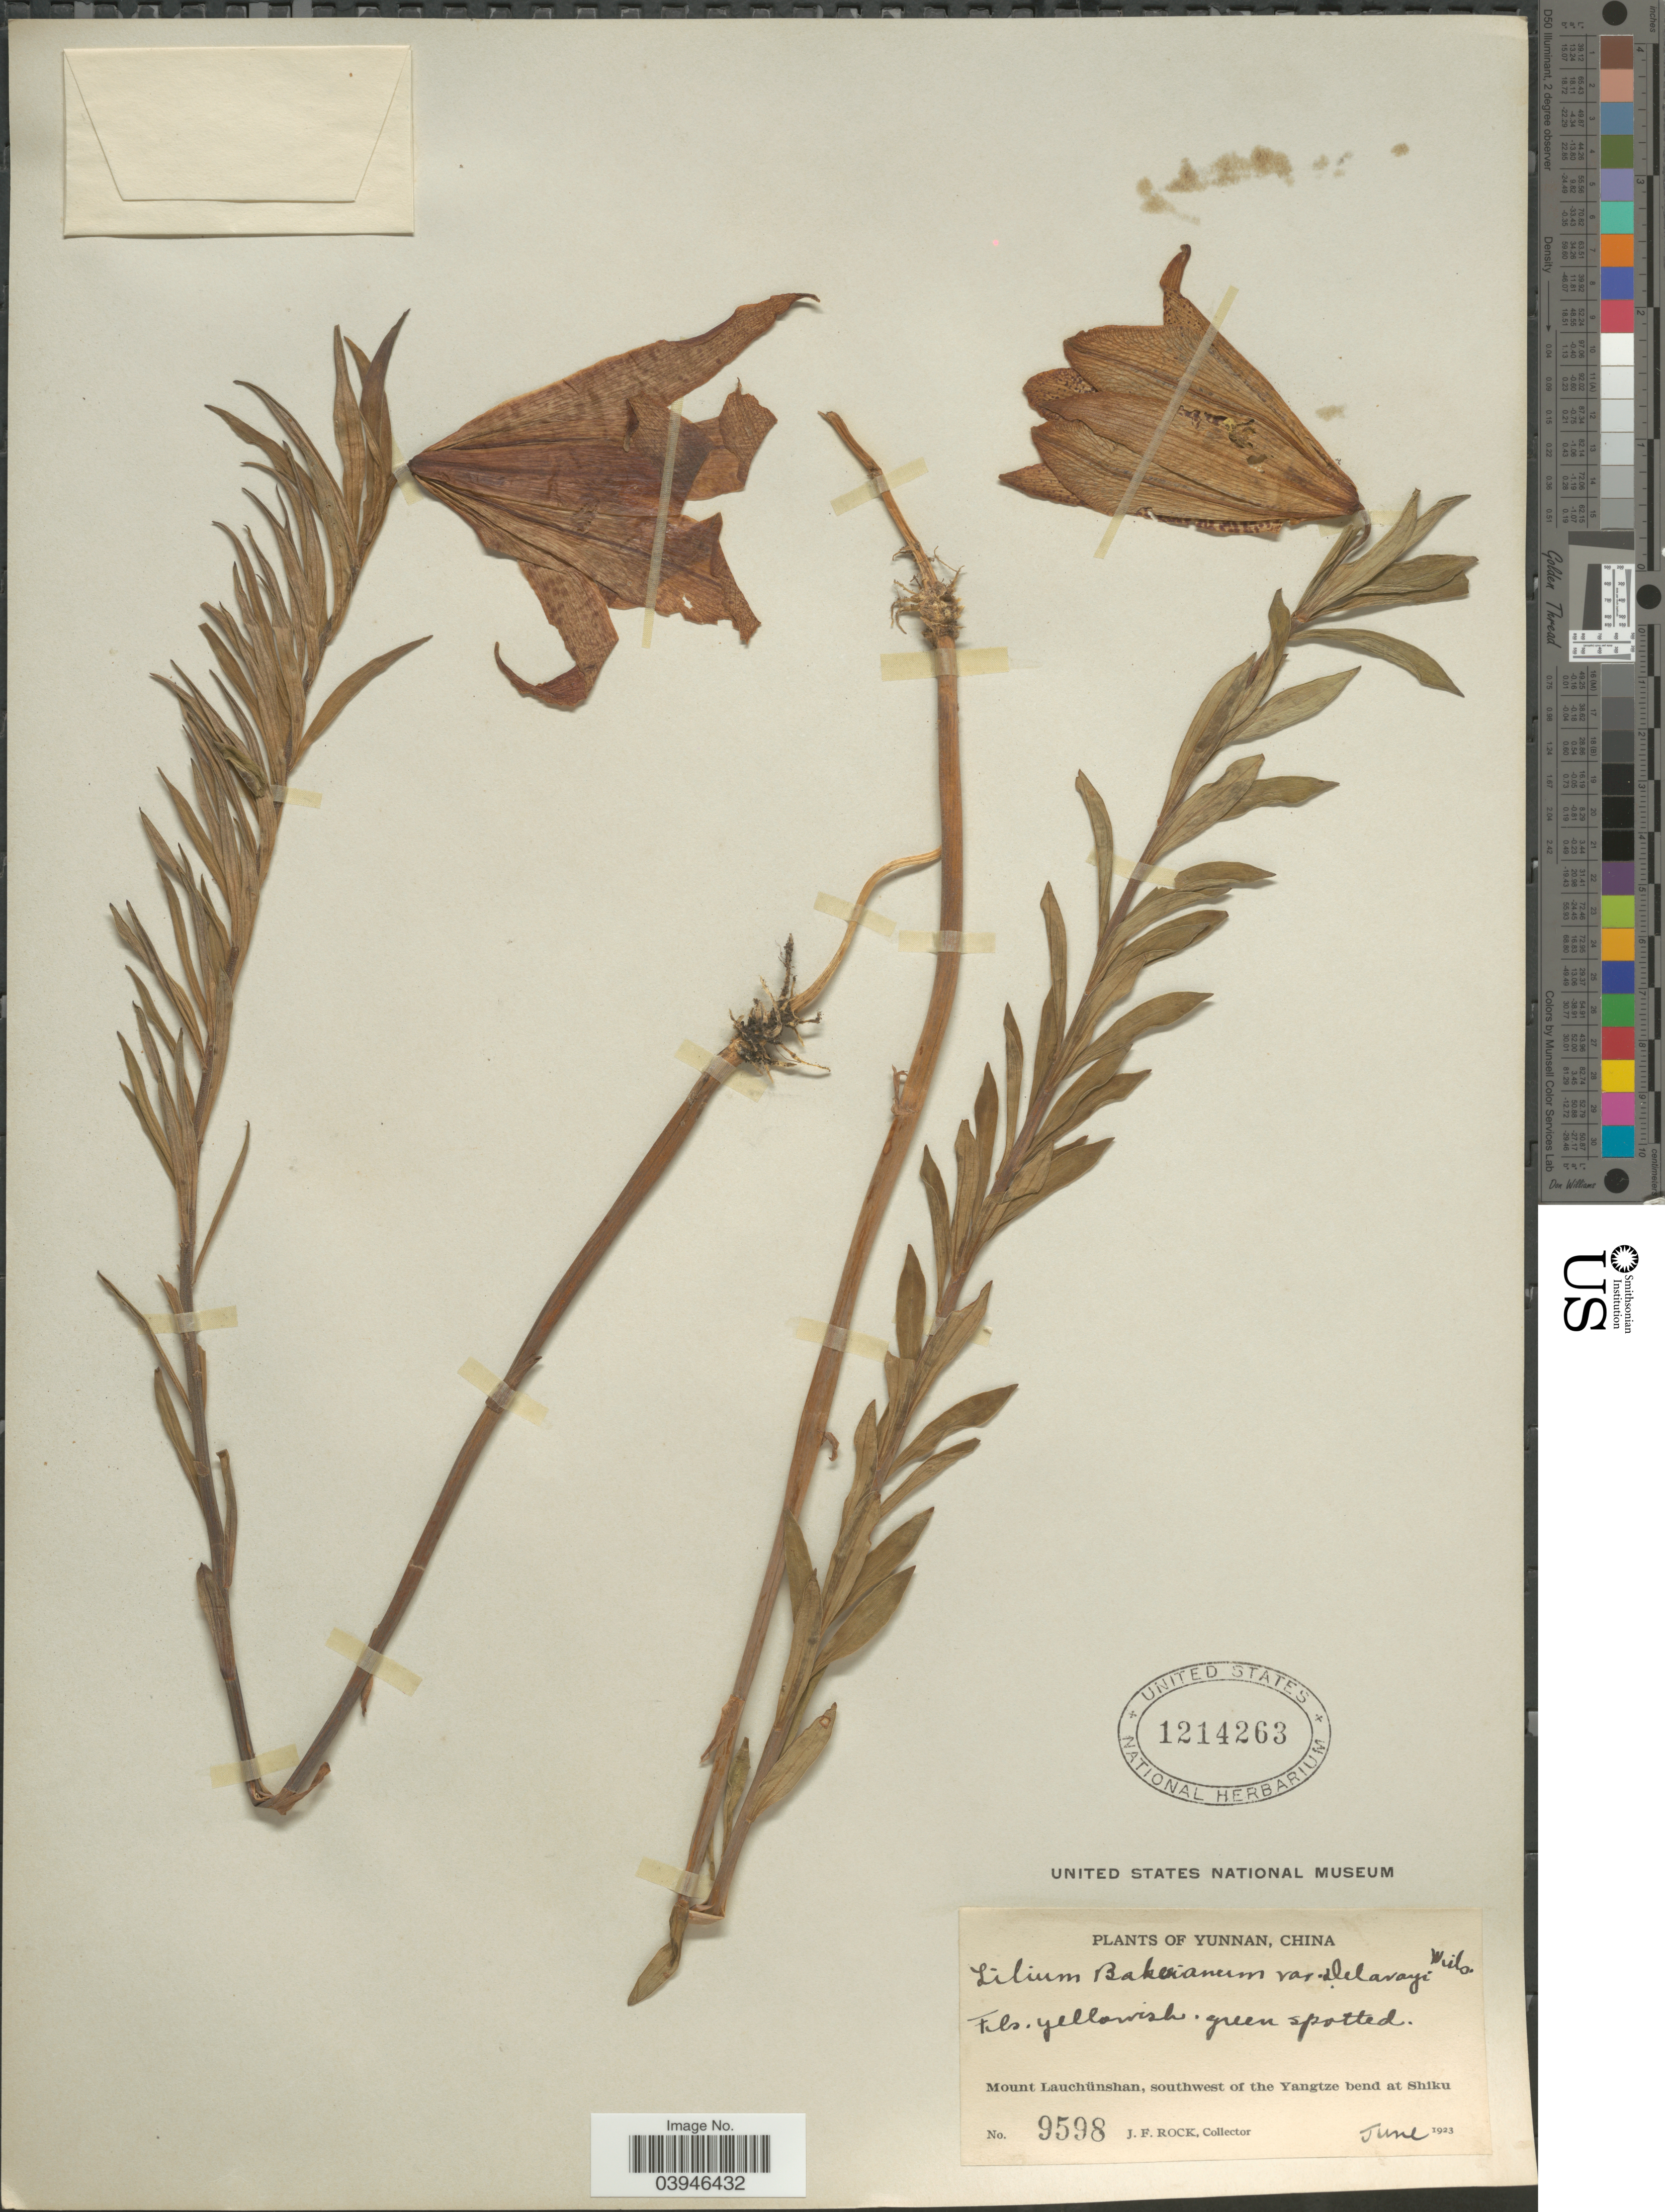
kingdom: Plantae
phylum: Tracheophyta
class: Liliopsida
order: Liliales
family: Liliaceae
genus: Lilium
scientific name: Lilium bakerianum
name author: Collett & Hemsl.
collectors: J. Rock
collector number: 9598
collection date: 1923-06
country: China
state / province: Yunnan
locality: Mount Lauchünshan, southwest of the Yangtze bend at Shiku.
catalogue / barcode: US 1214263